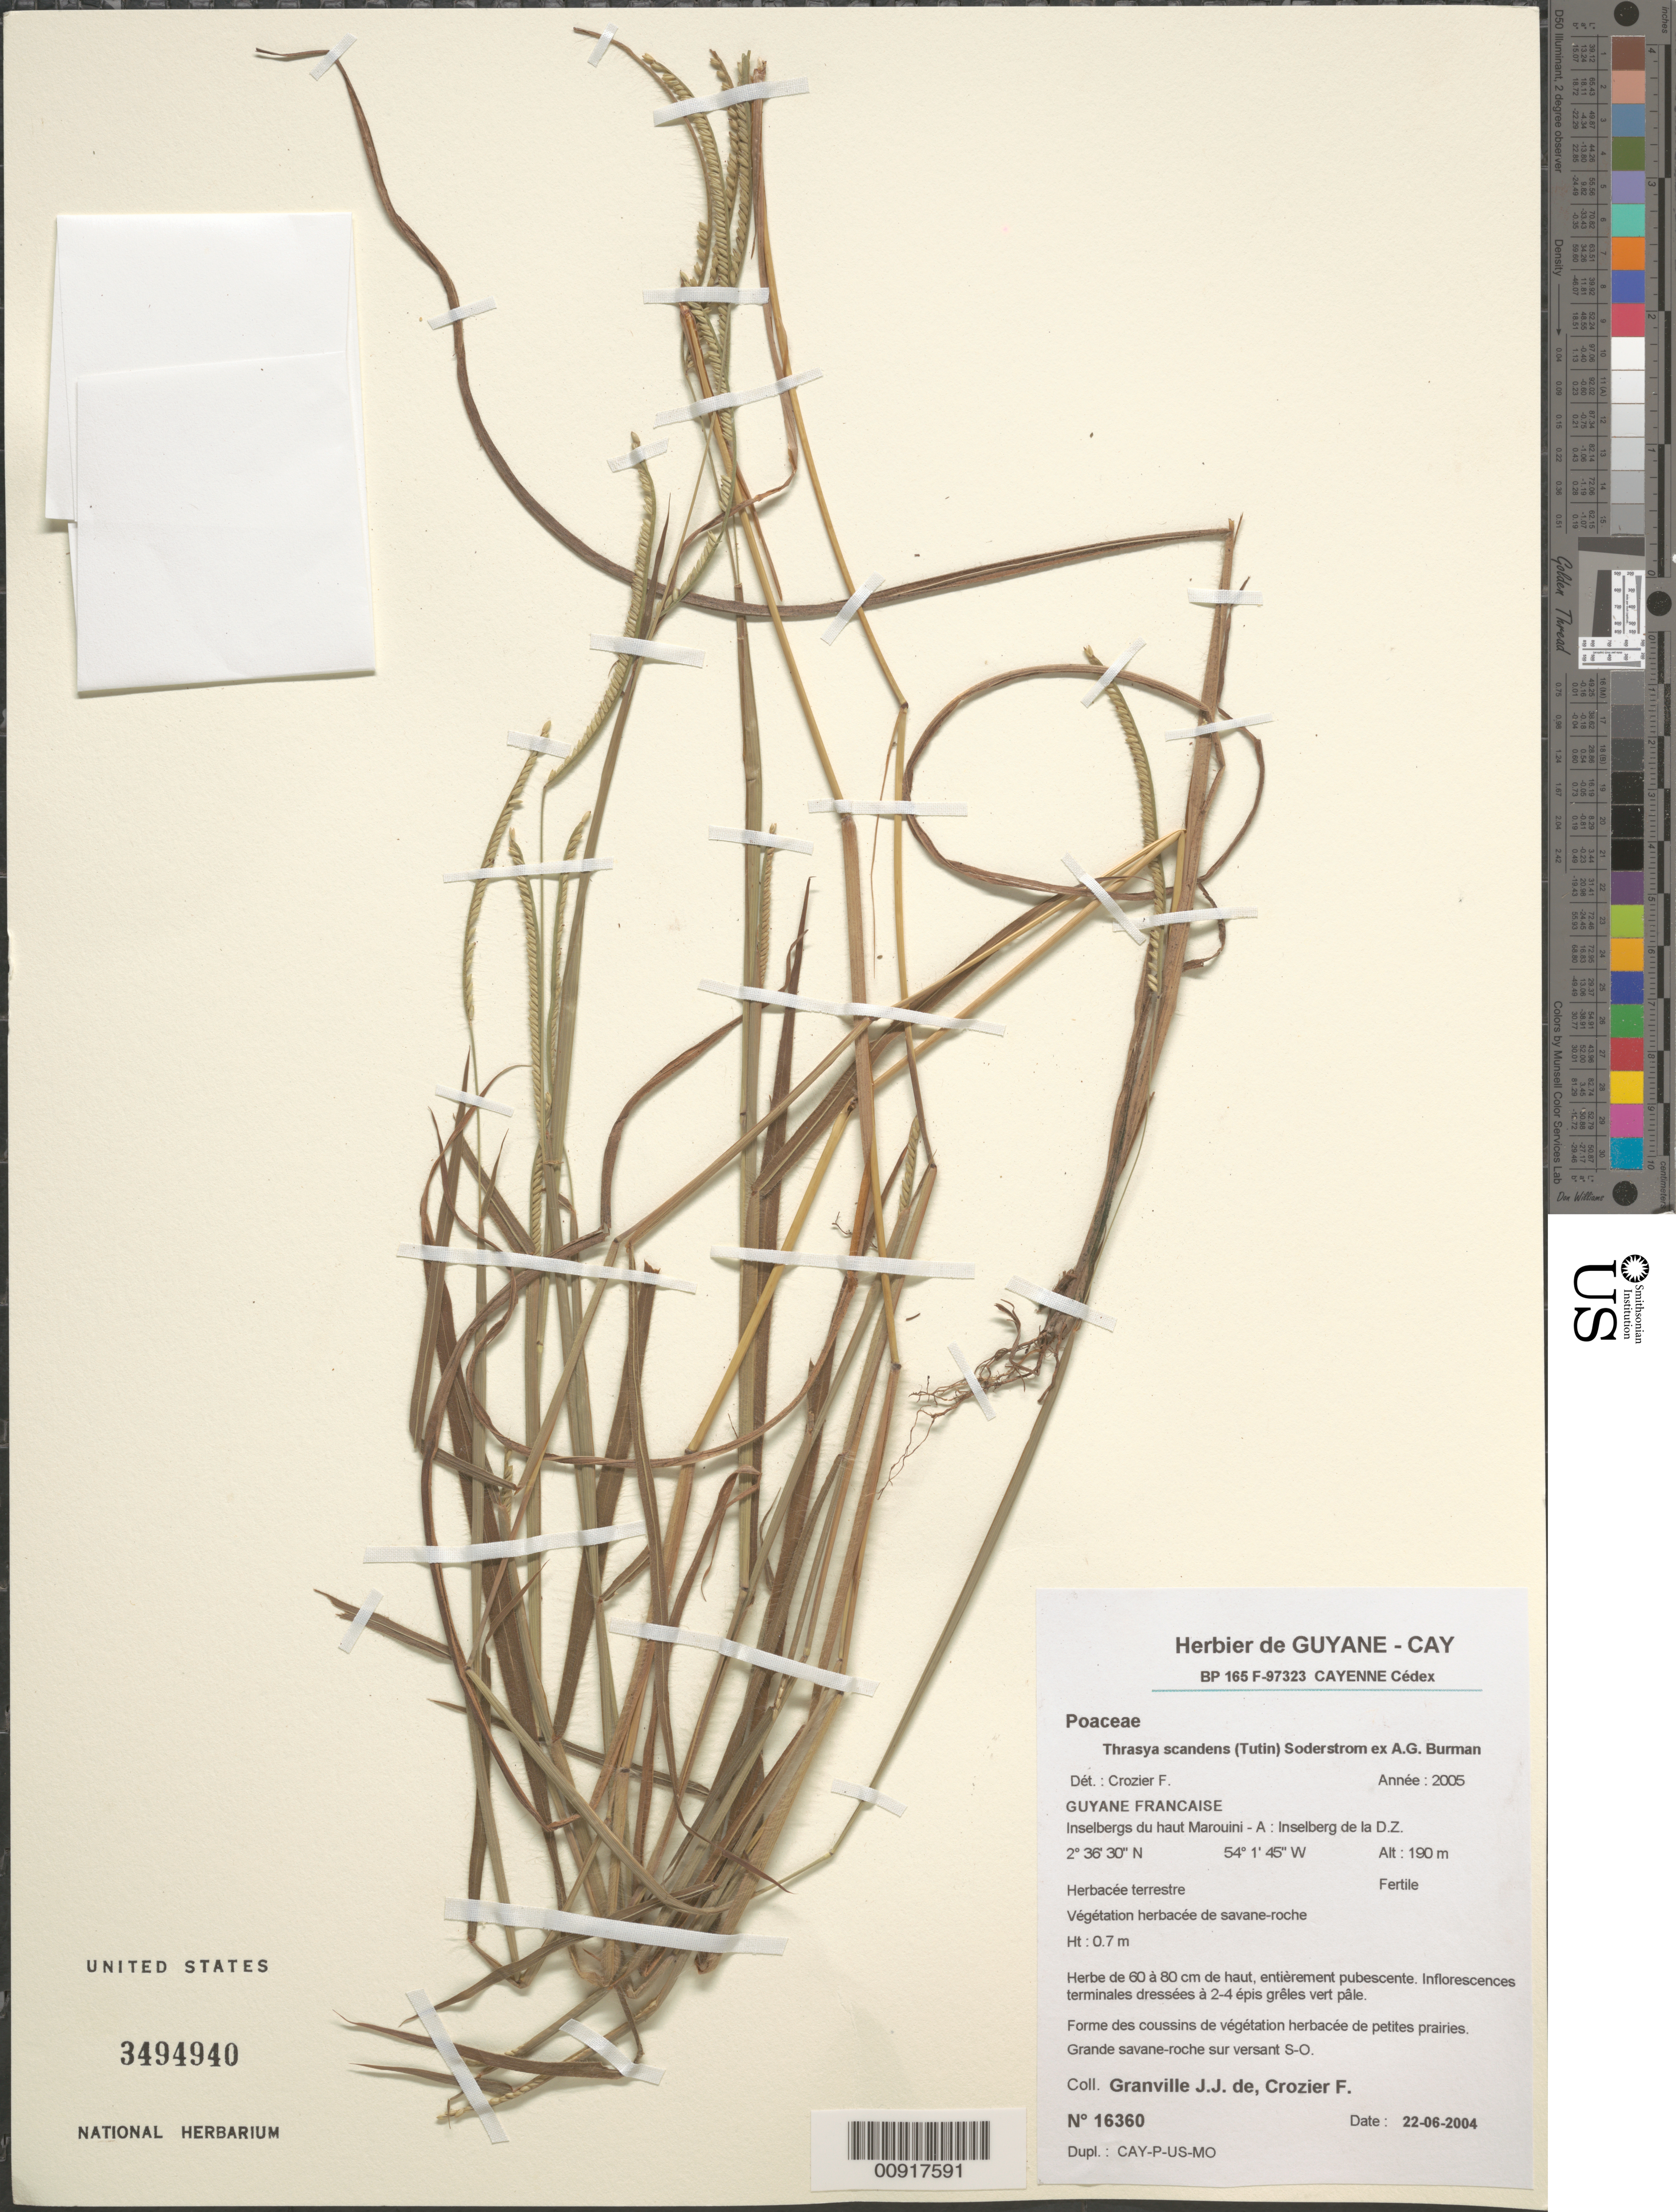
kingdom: Plantae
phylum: Tracheophyta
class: Liliopsida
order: Poales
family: Poaceae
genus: Thrasya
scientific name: Thrasya scandens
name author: (Tutin) Soderstr. ex A.G. Burm.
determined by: Crozier, F.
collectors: J.-J. de Granville & F. Crozier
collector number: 16360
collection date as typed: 22-Jun-04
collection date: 2004-06-22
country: French Guiana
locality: Haut Marouini-A; Inselberg de la D.Z.; grande savane-roche sur versant SO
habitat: Végétation herbacée de savane-roche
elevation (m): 190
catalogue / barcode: US 3494940